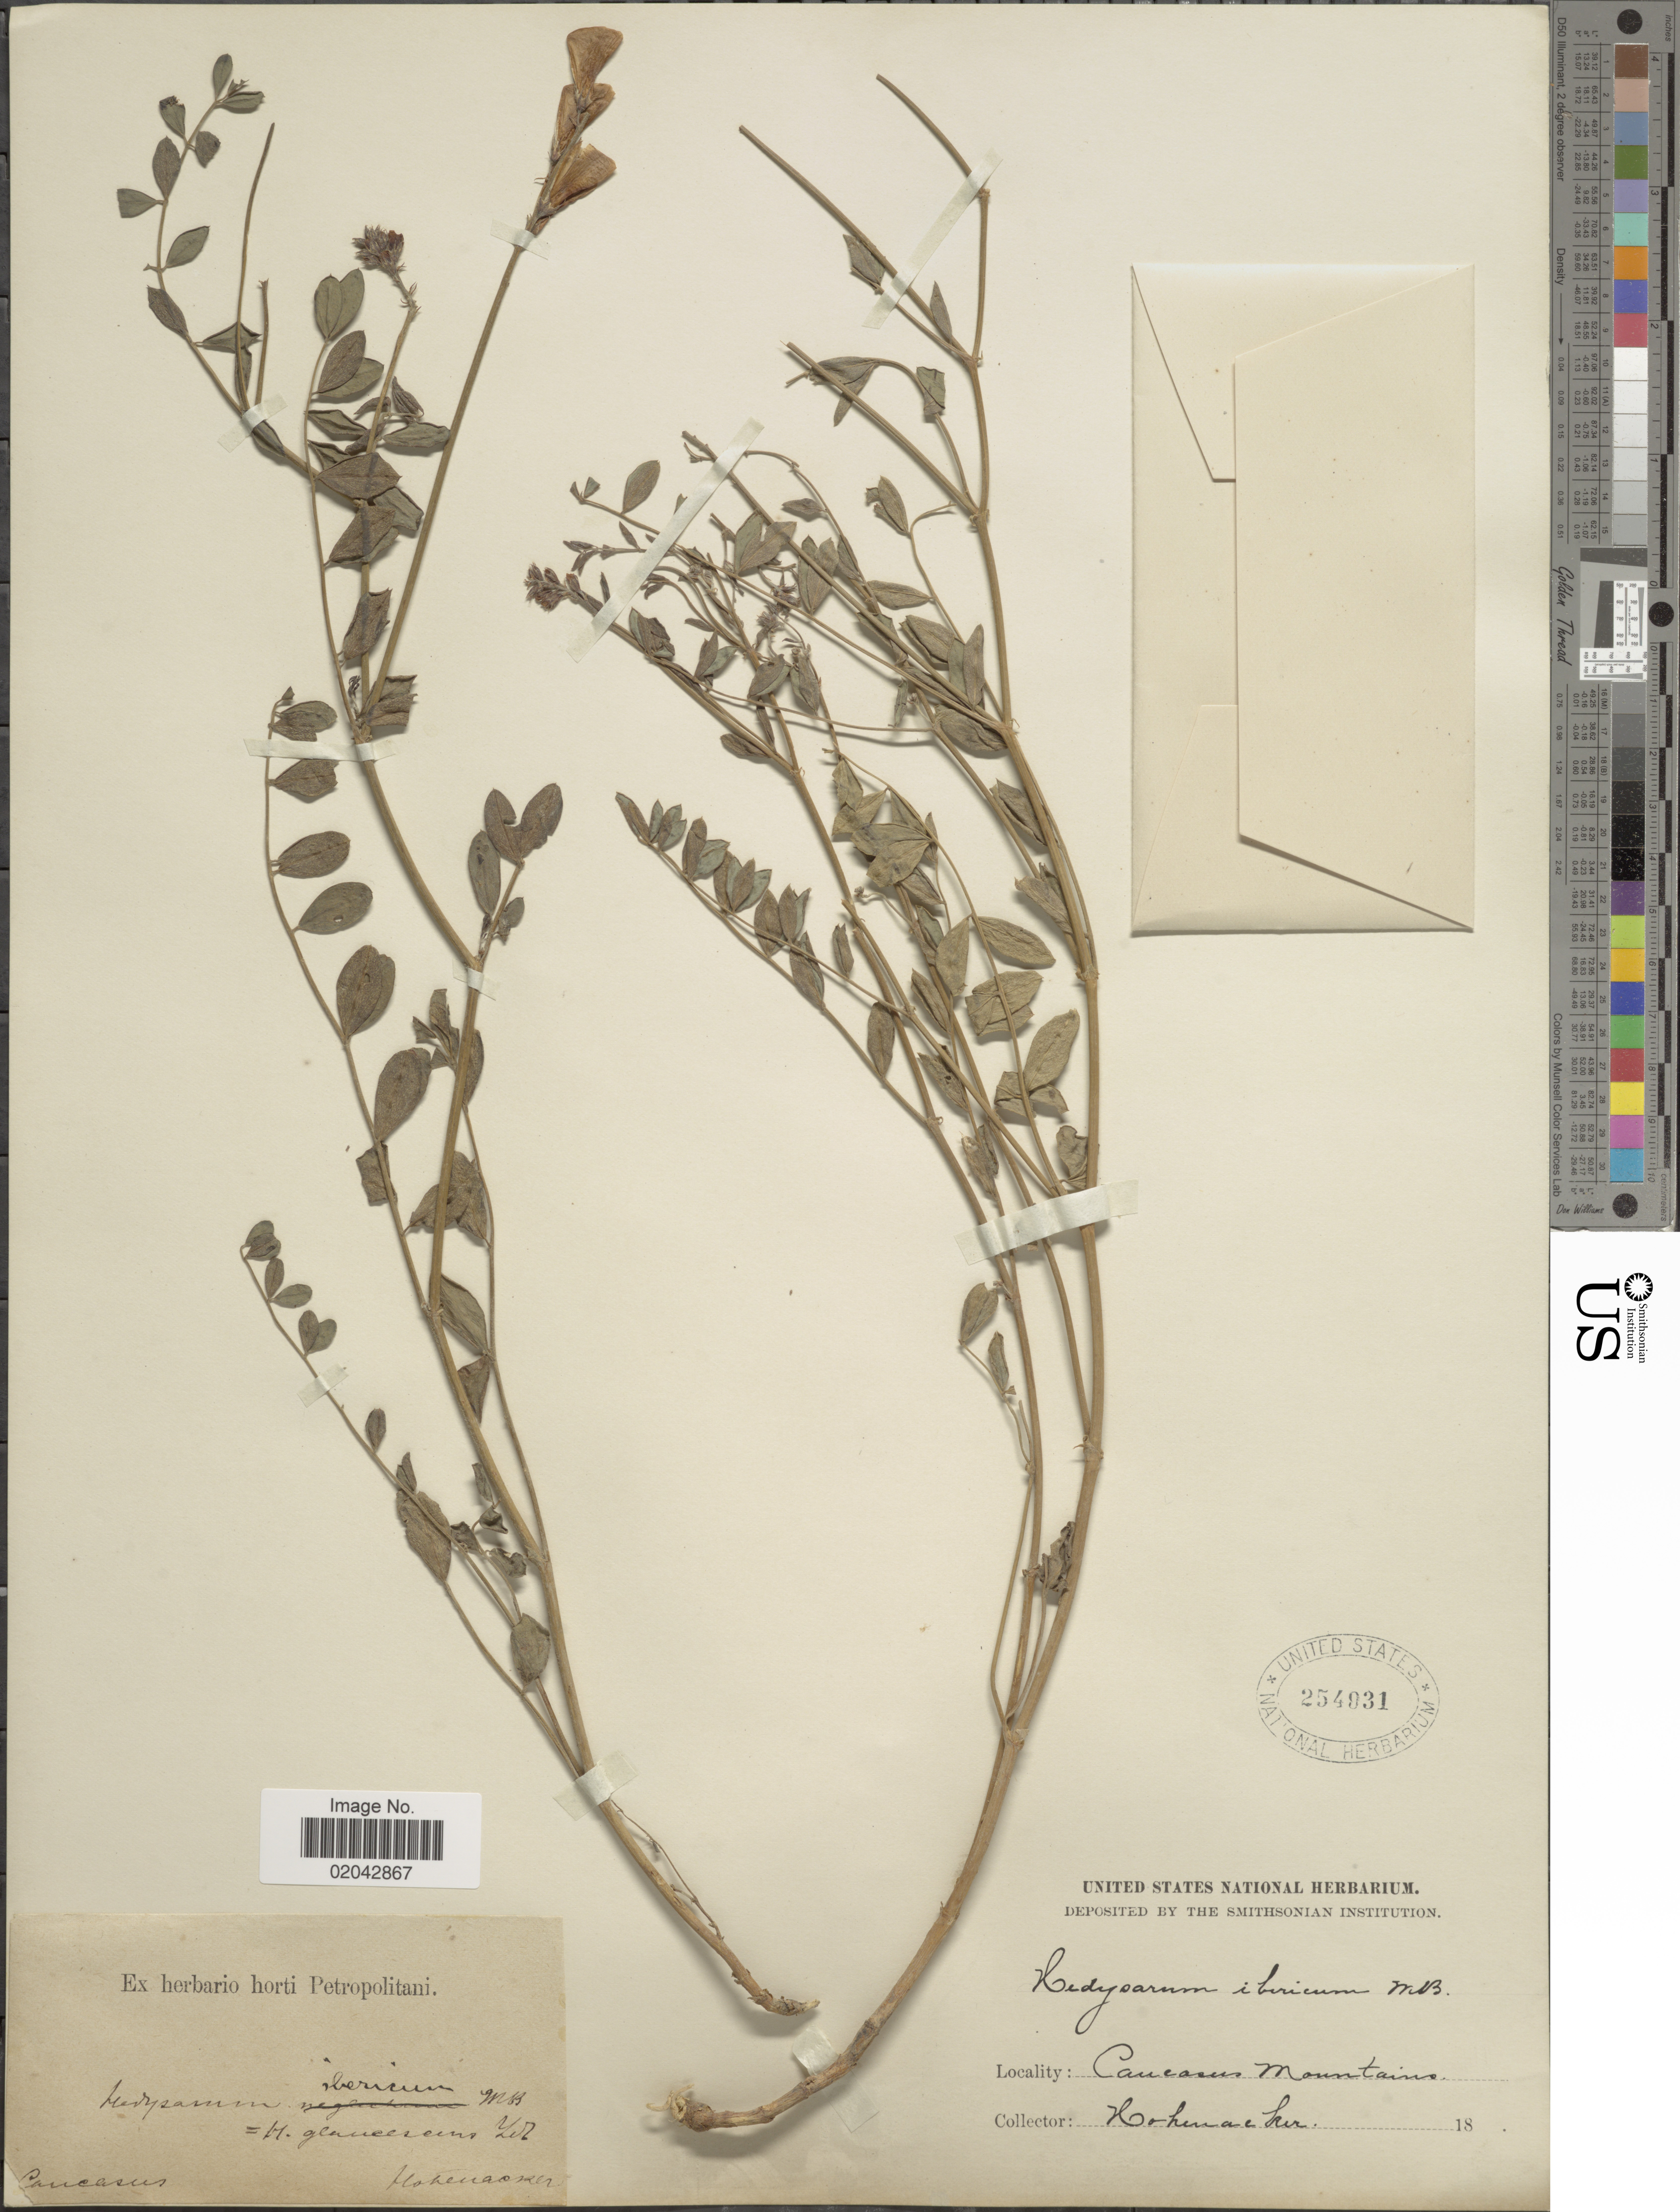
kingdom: Plantae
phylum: Tracheophyta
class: Magnoliopsida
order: Fabales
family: Fabaceae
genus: Hedysarum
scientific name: Hedysarum ibericum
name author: M. Bieb.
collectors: Hohenacker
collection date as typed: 18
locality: Caucasus Mountains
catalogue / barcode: US 254931